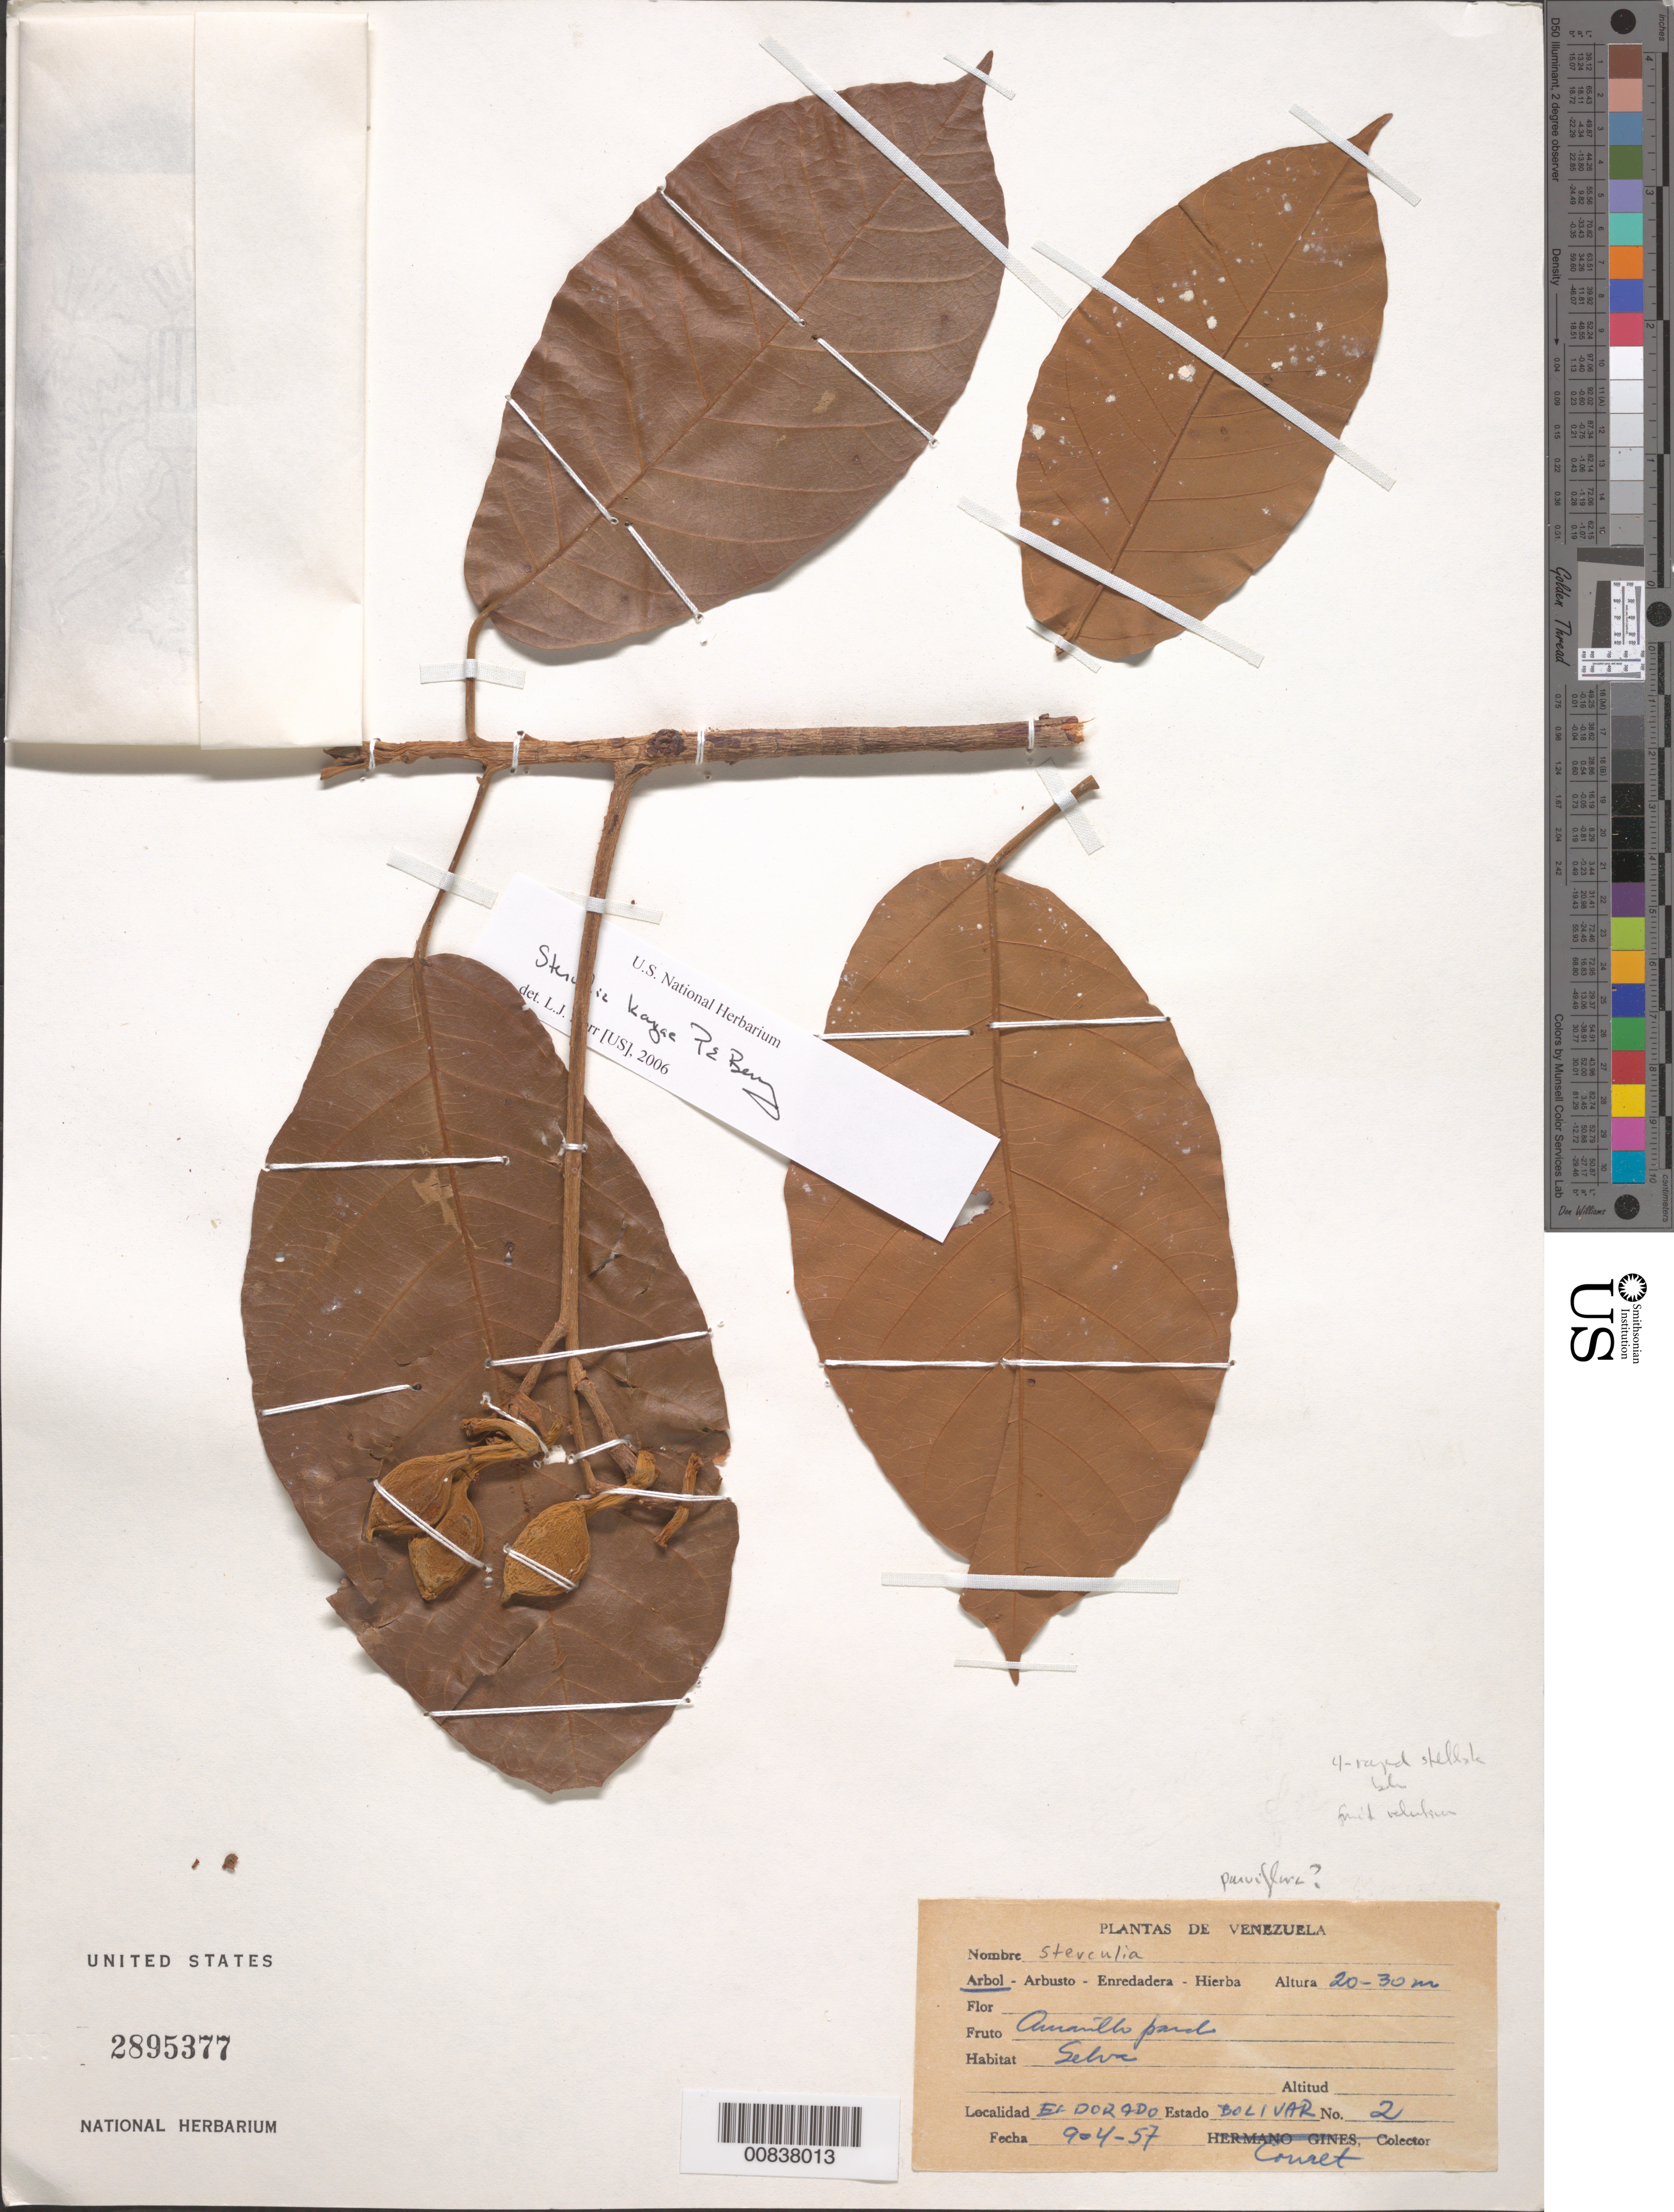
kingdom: Plantae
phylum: Tracheophyta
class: Magnoliopsida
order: Malvales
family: Malvaceae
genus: Sterculia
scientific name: Sterculia pruriens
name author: (Aubl.) K. Schum.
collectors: -. Couret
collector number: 2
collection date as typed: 9-Apr-57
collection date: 1957-04-09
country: Venezuela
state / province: Bolívar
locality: El Dorado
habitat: Selva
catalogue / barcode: US 2895377